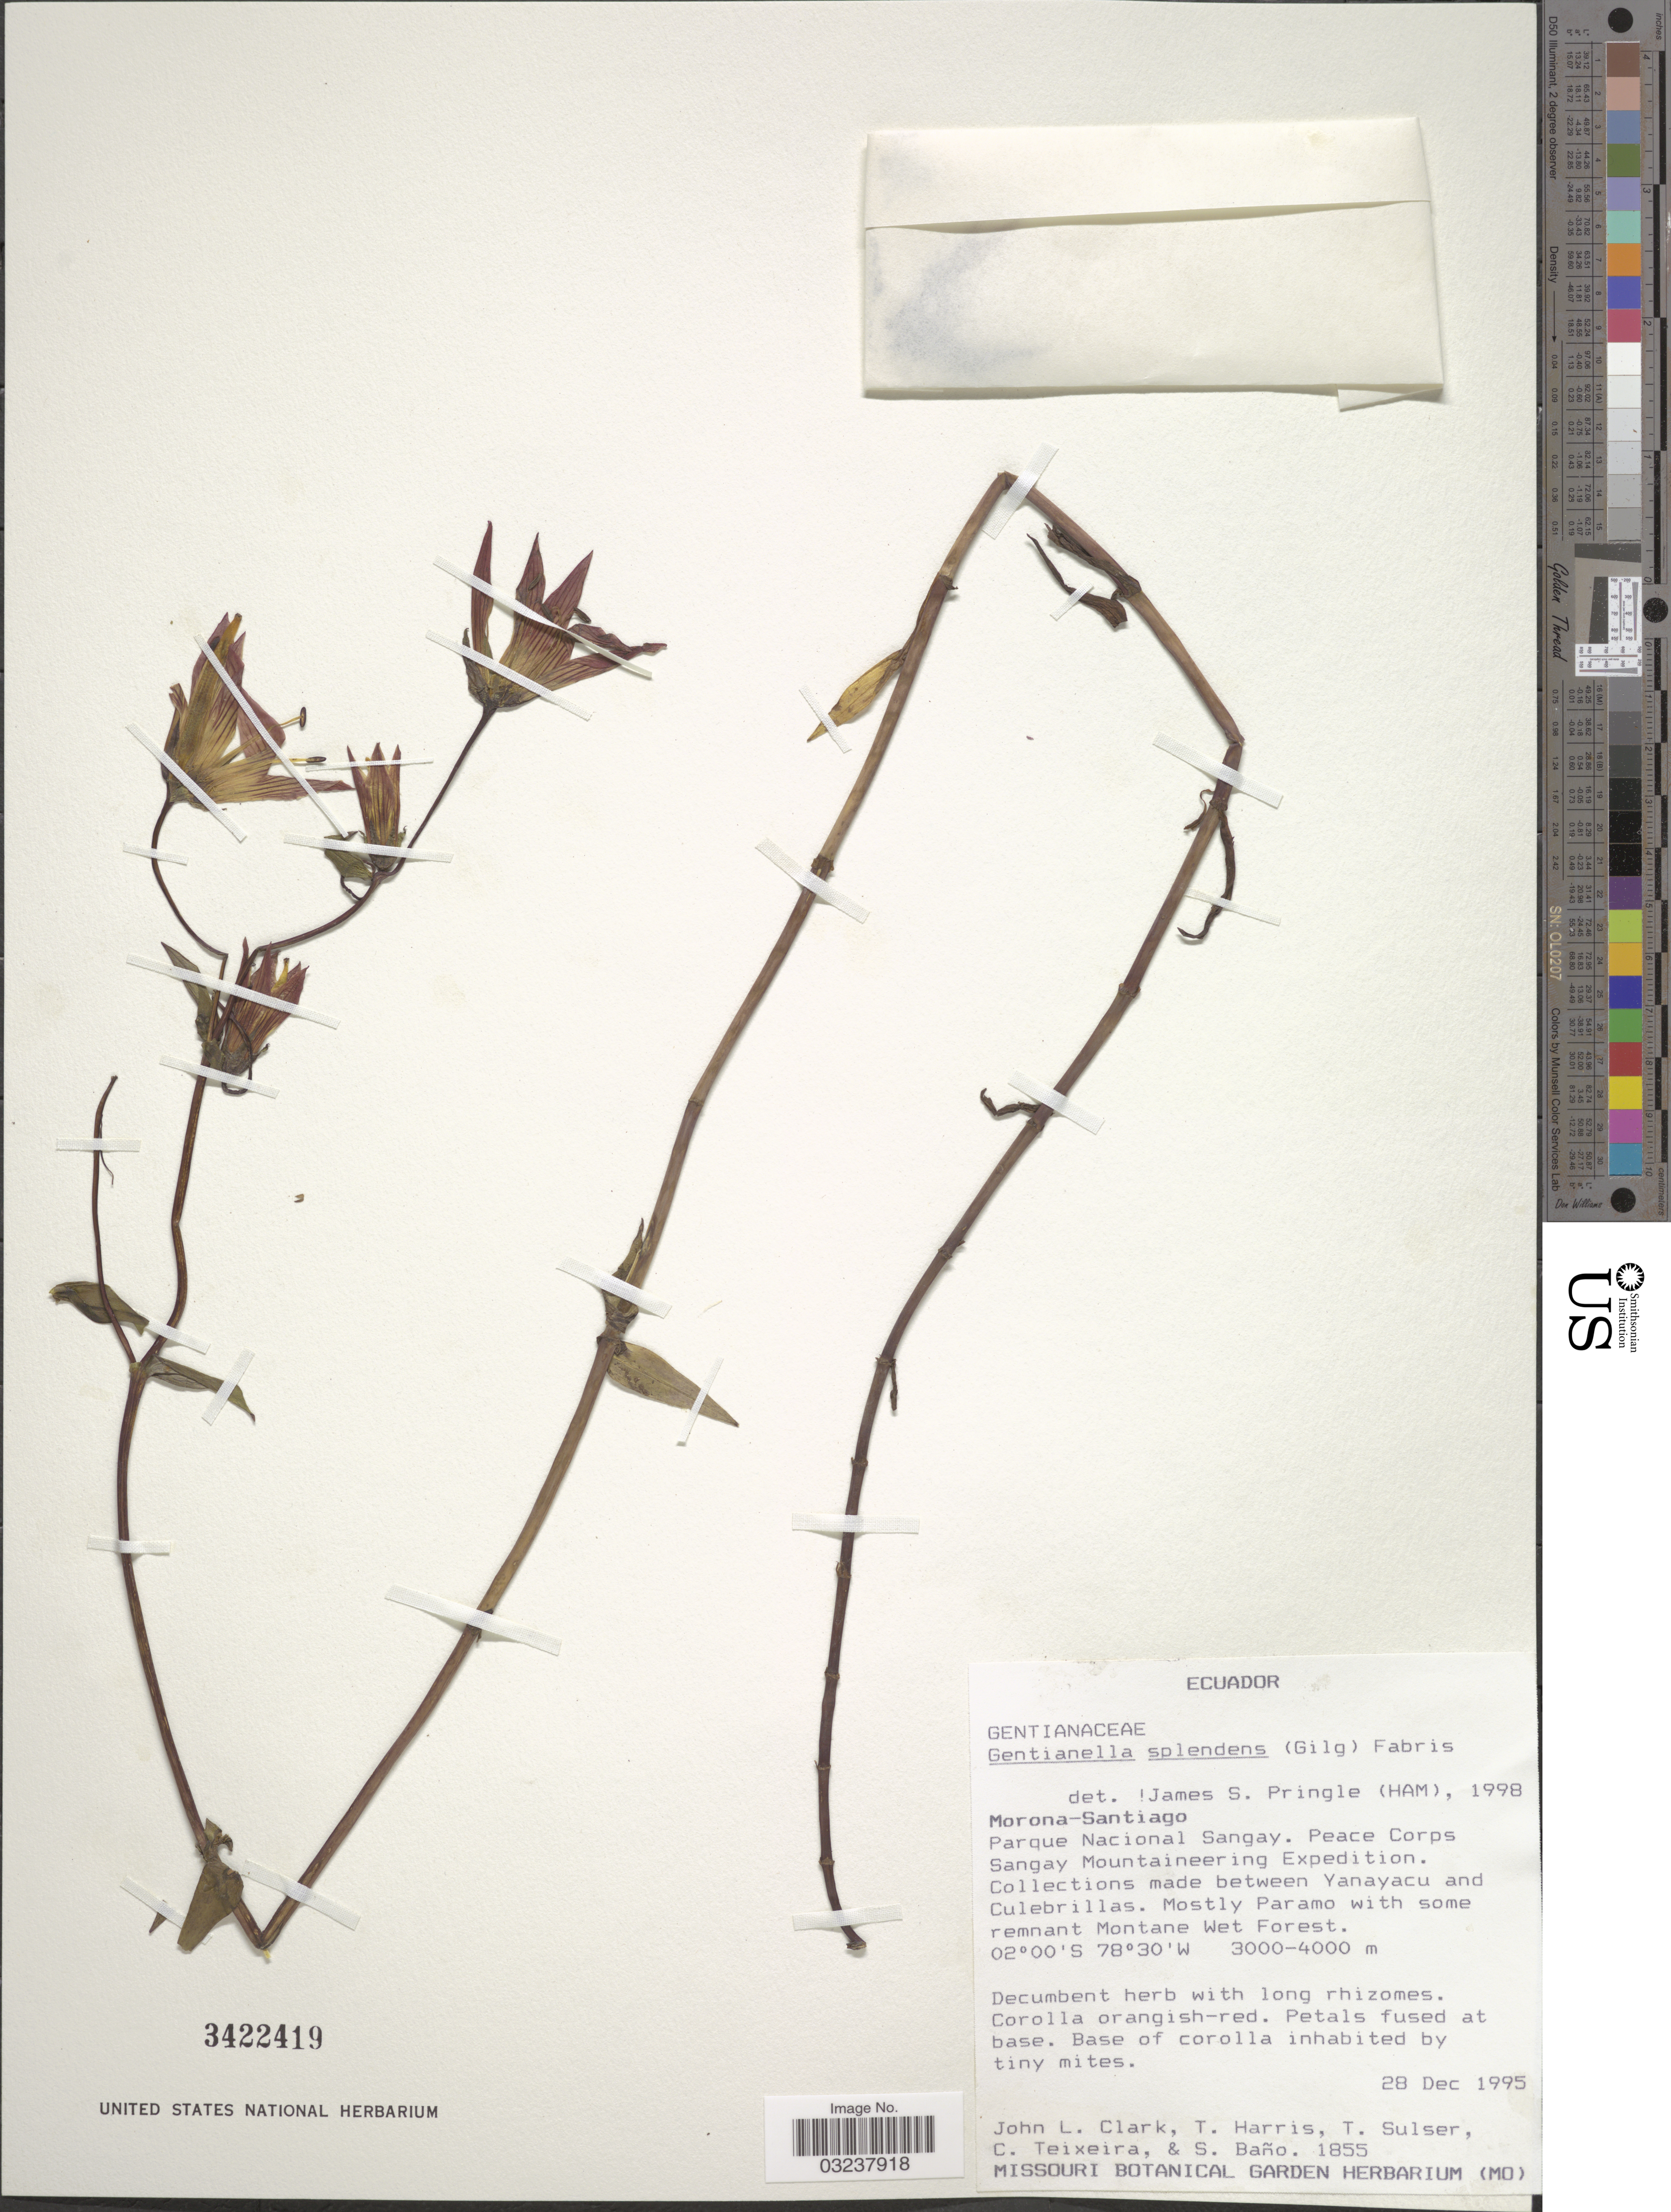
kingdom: Plantae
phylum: Tracheophyta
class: Magnoliopsida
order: Gentianales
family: Gentianaceae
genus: Gentianella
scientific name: Gentianella splendens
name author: (Gilg) Fabris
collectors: J. L. Clark, T. Harris, T. Sulser, C. Teixeira & S. Bano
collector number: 1855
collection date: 1995-12-28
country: Ecuador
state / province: Morona-Santiago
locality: Parque Nacional Sangay. Peace Corps Sangay Mountaineering Expedition. Between Yanayacu and Culebrillas.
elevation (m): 3000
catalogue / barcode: US 3422419